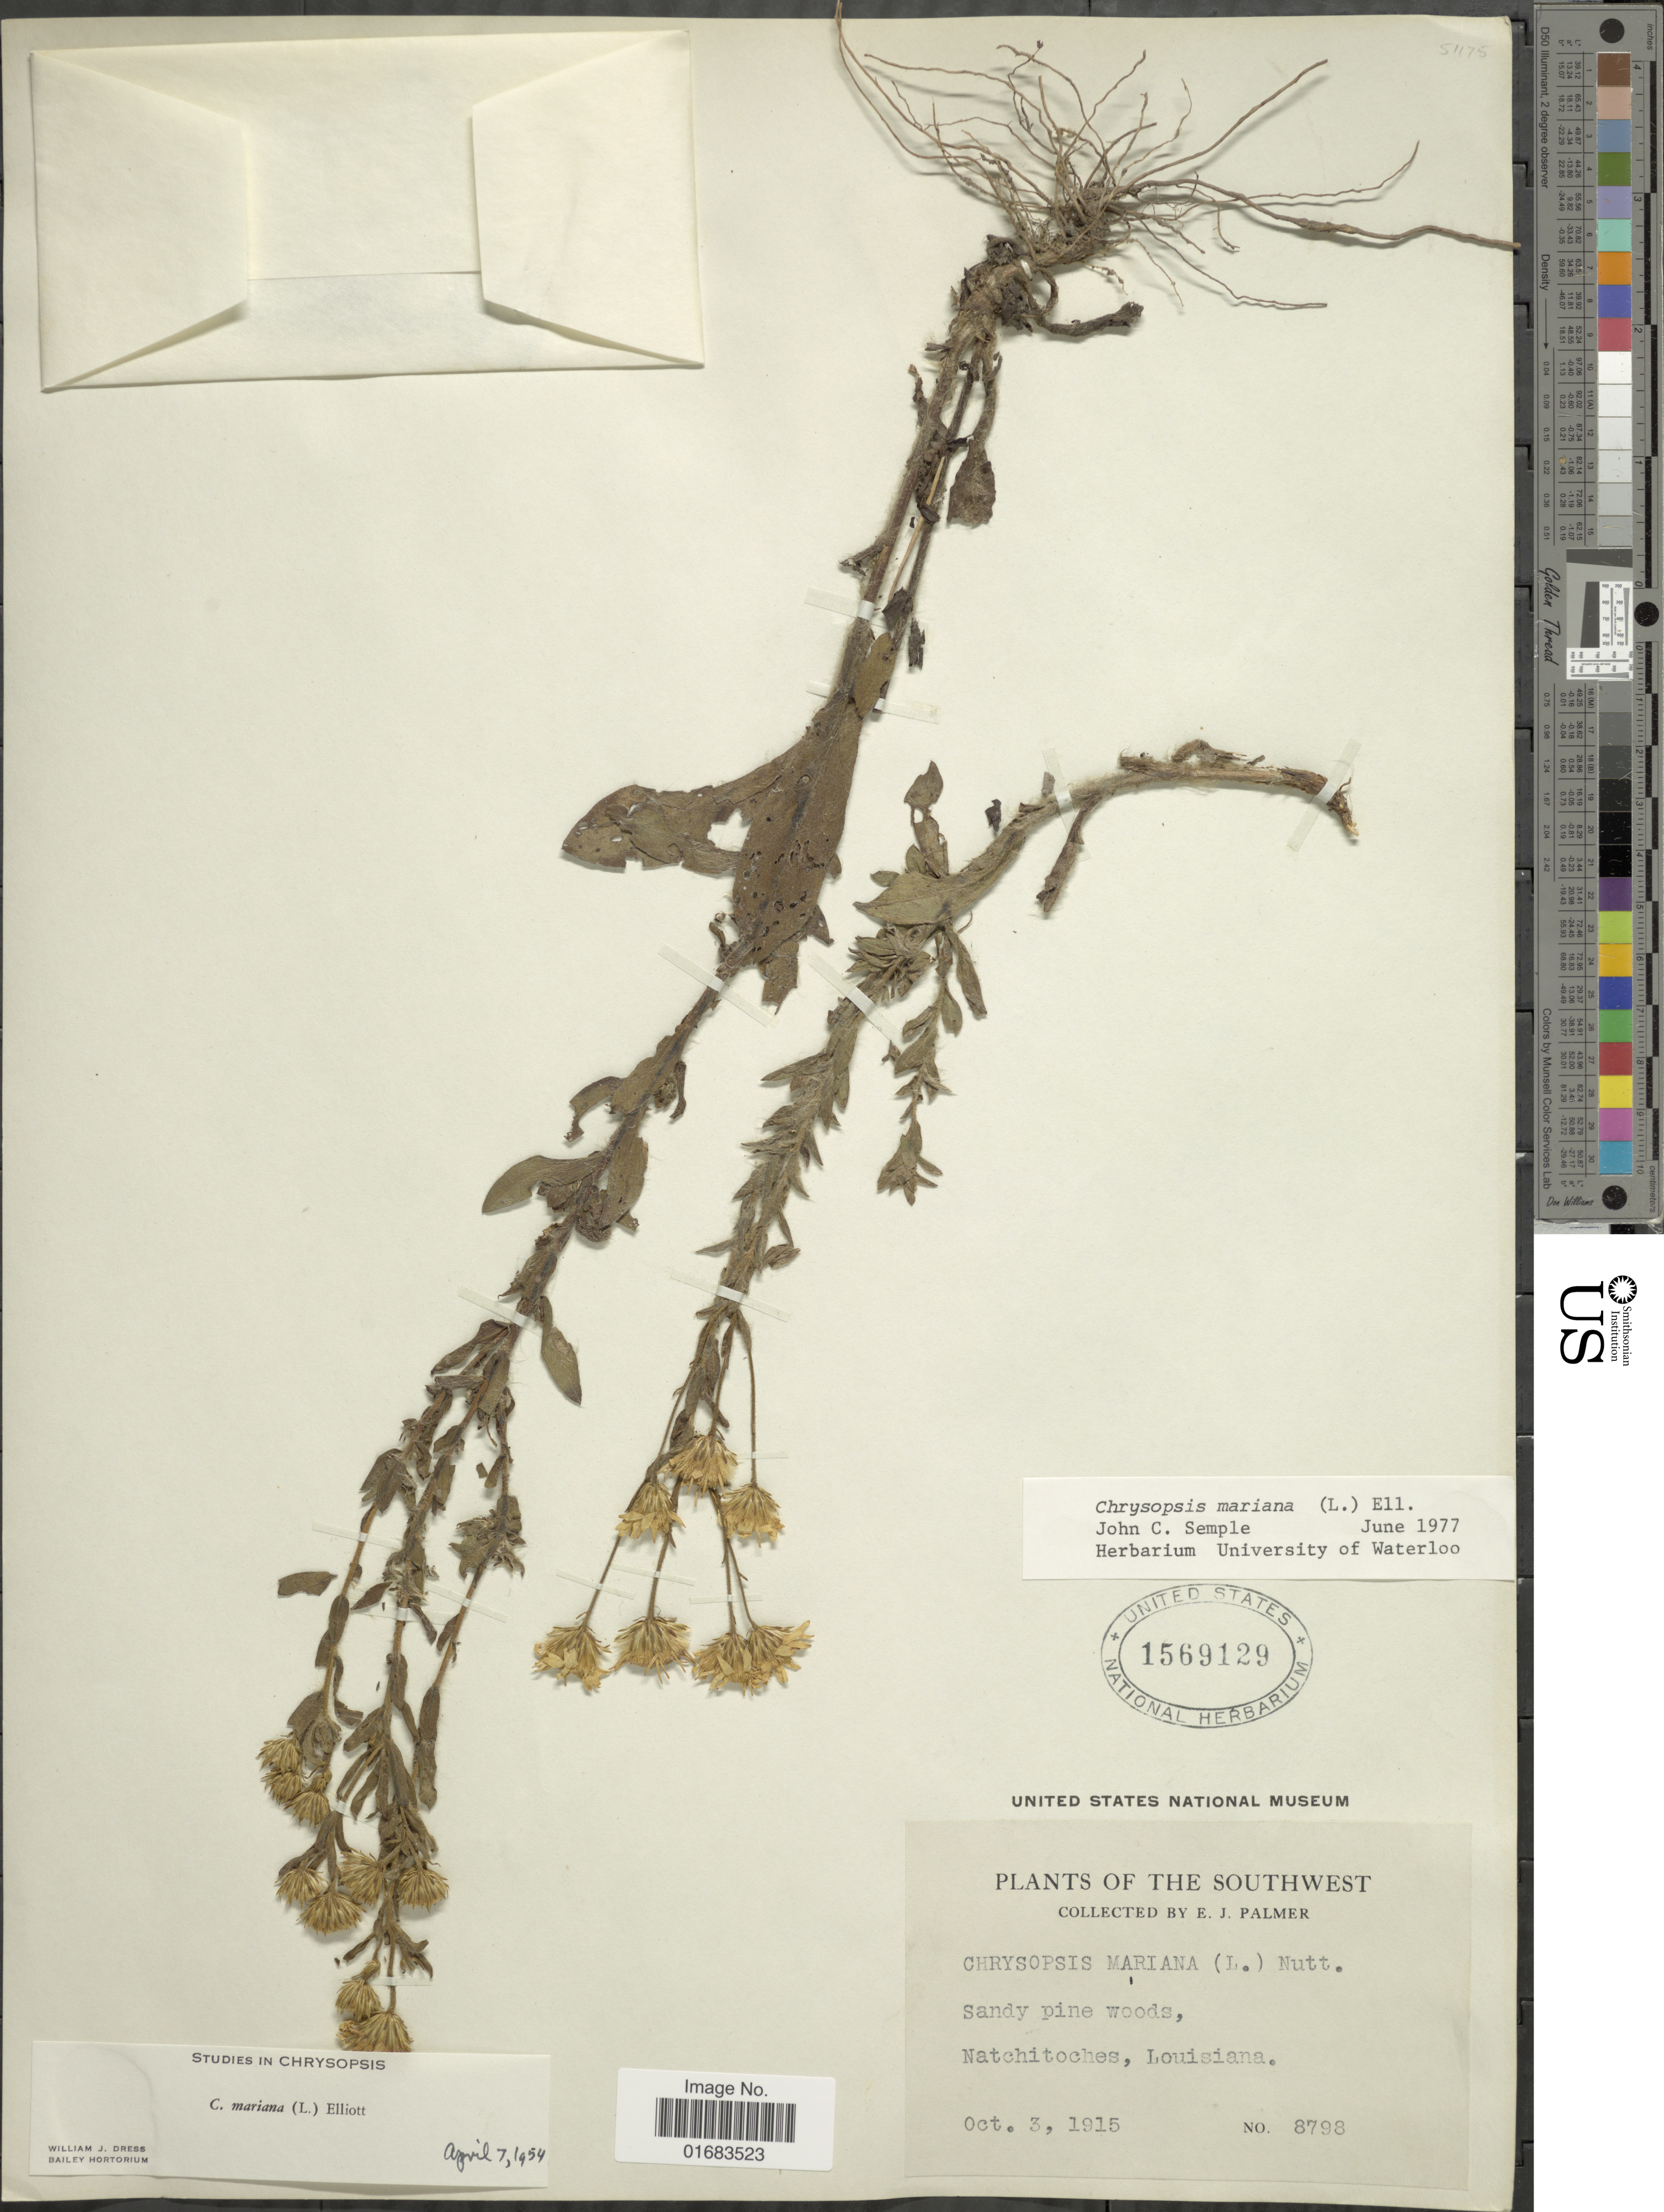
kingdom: Plantae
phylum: Tracheophyta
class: Magnoliopsida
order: Asterales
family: Asteraceae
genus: Chrysopsis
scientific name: Chrysopsis mariana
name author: (L.) Elliott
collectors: E. J. Palmer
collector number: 8798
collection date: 1915-10-03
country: United States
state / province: Louisiana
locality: The Southwest, Natchitoches.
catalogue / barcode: US 1569129